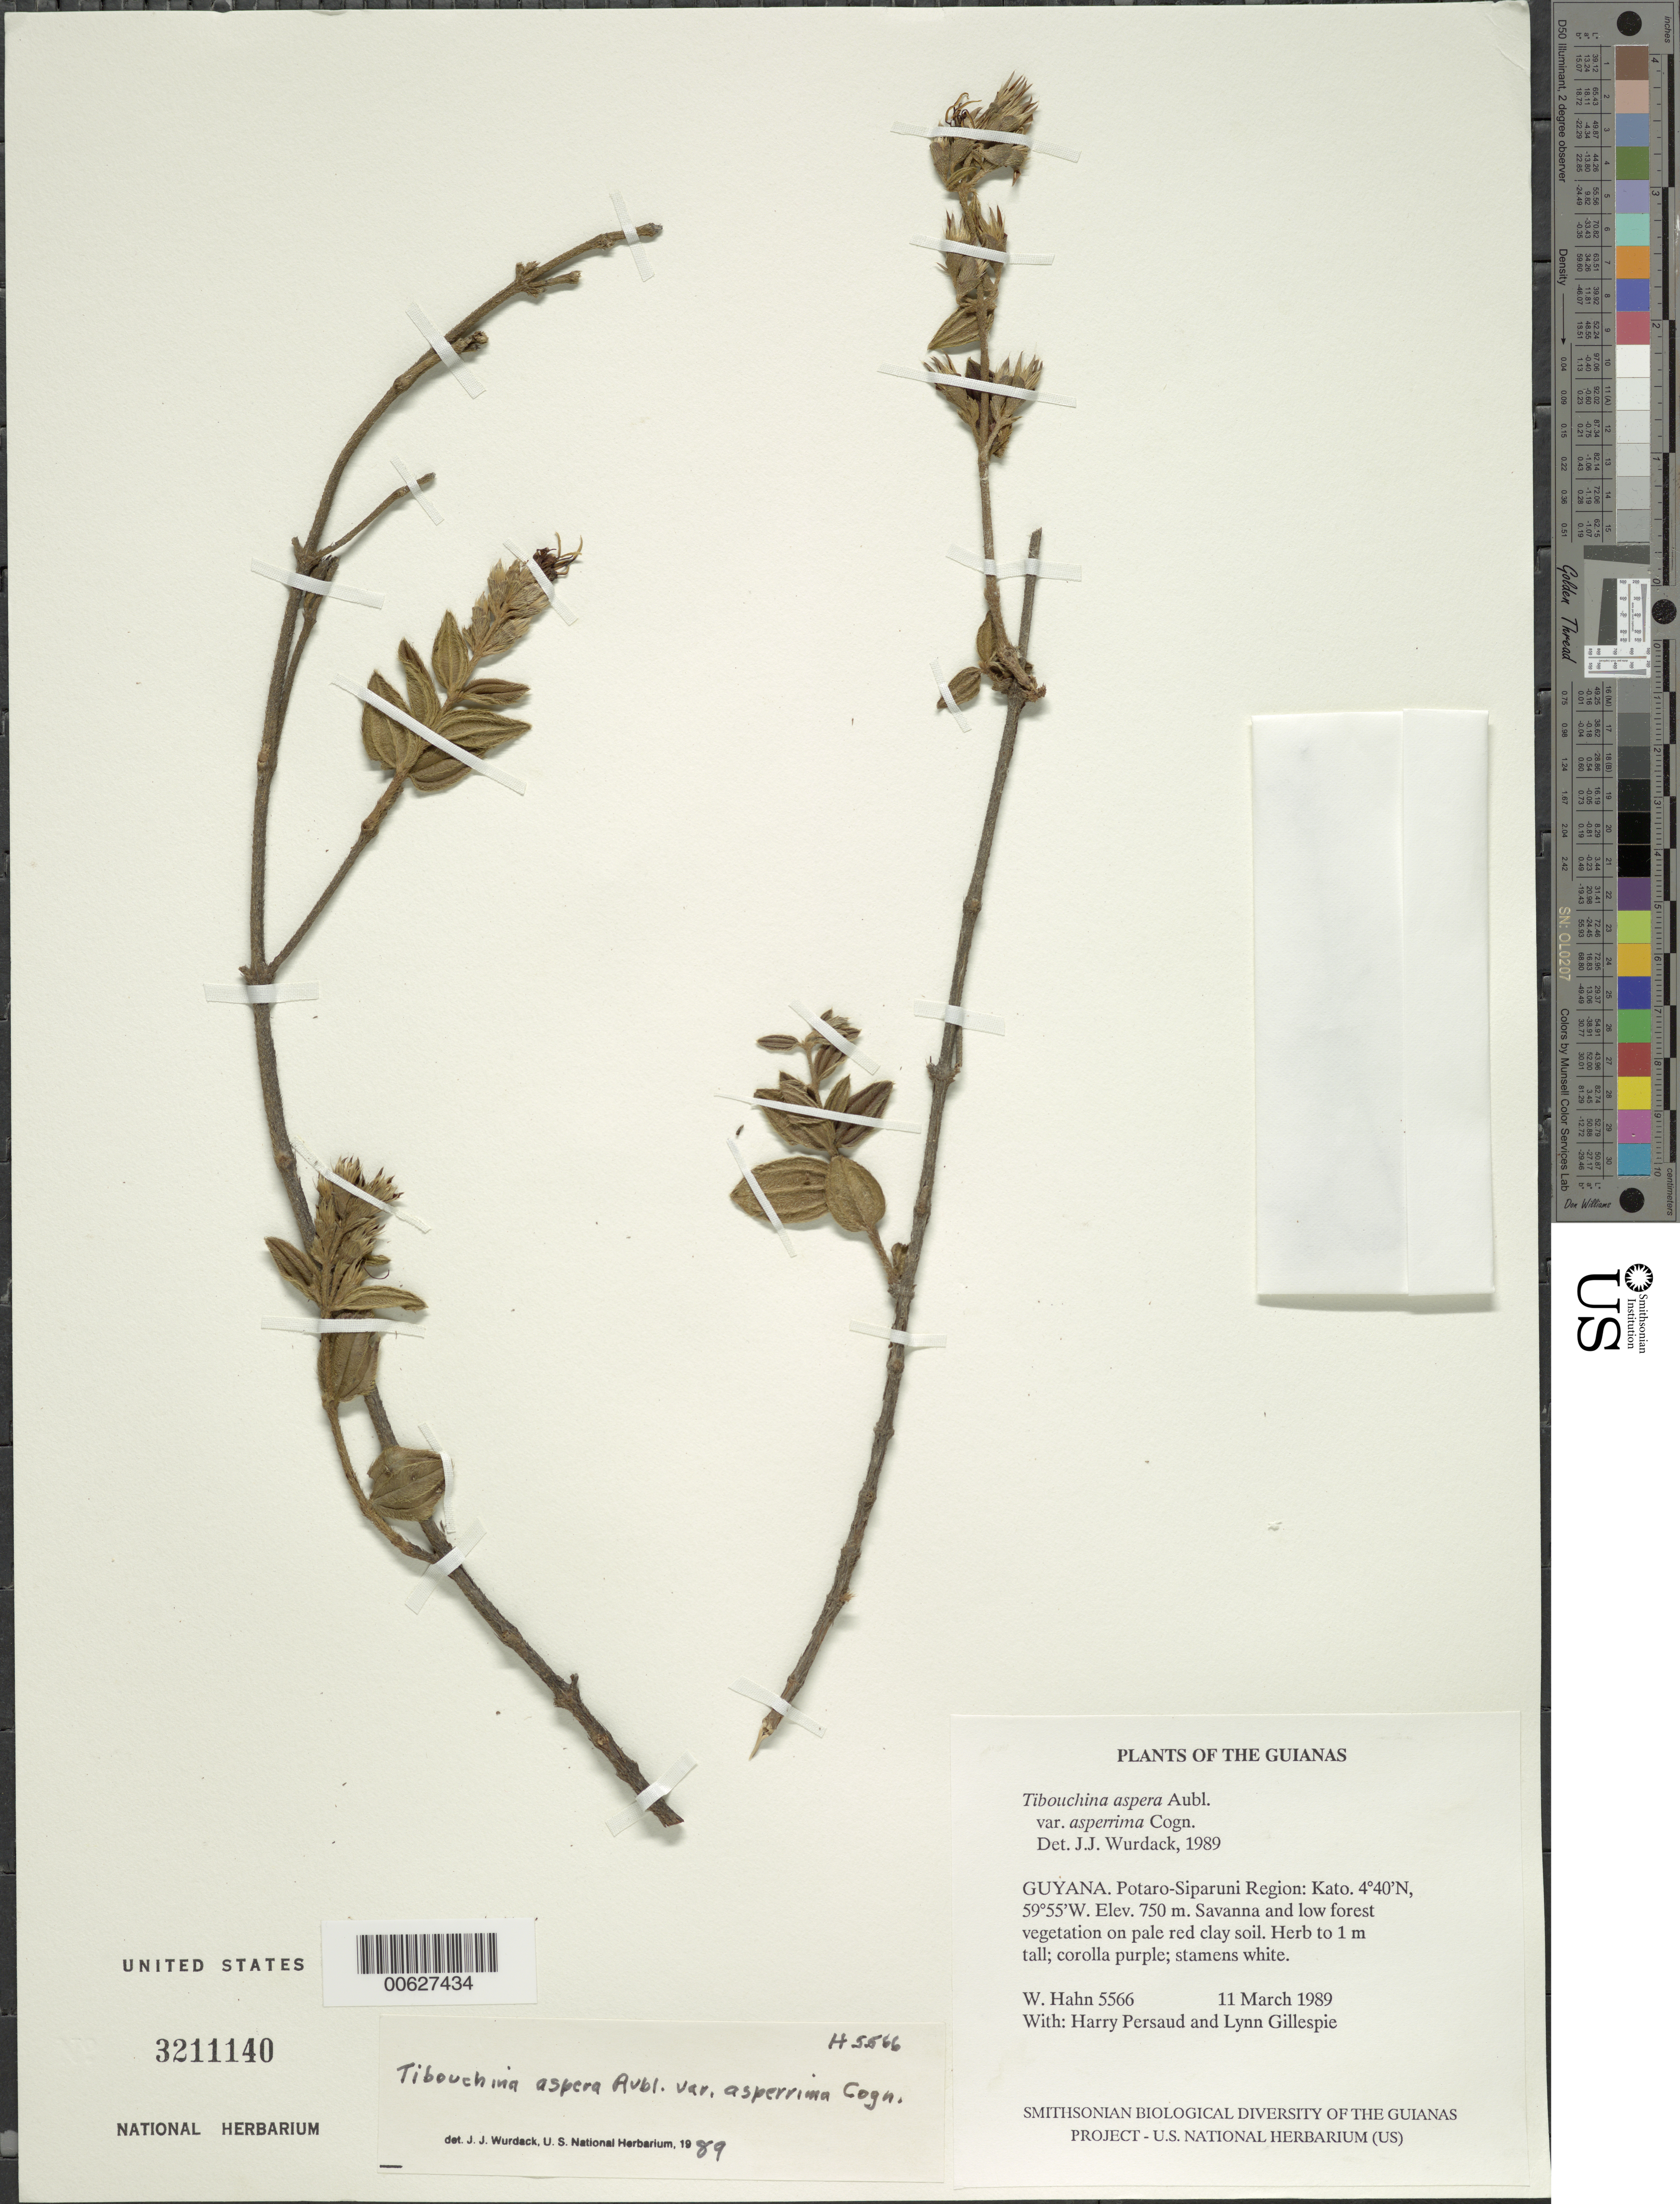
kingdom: Plantae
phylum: Tracheophyta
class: Magnoliopsida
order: Myrtales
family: Melastomataceae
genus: Tibouchina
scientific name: Tibouchina aspera var. asperrima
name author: Cogn.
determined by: Wurdack, John J., (US), US (UNITED STATES)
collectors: W. Hahn, H. Persaud & L. J. Gillespie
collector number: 5566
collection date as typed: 11 March 1989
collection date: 1989-03-11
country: Guyana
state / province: Potaro-Siparuni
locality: Kato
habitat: Savanna and low forest vegetation on pale red clay soil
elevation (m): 750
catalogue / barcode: US 3211140